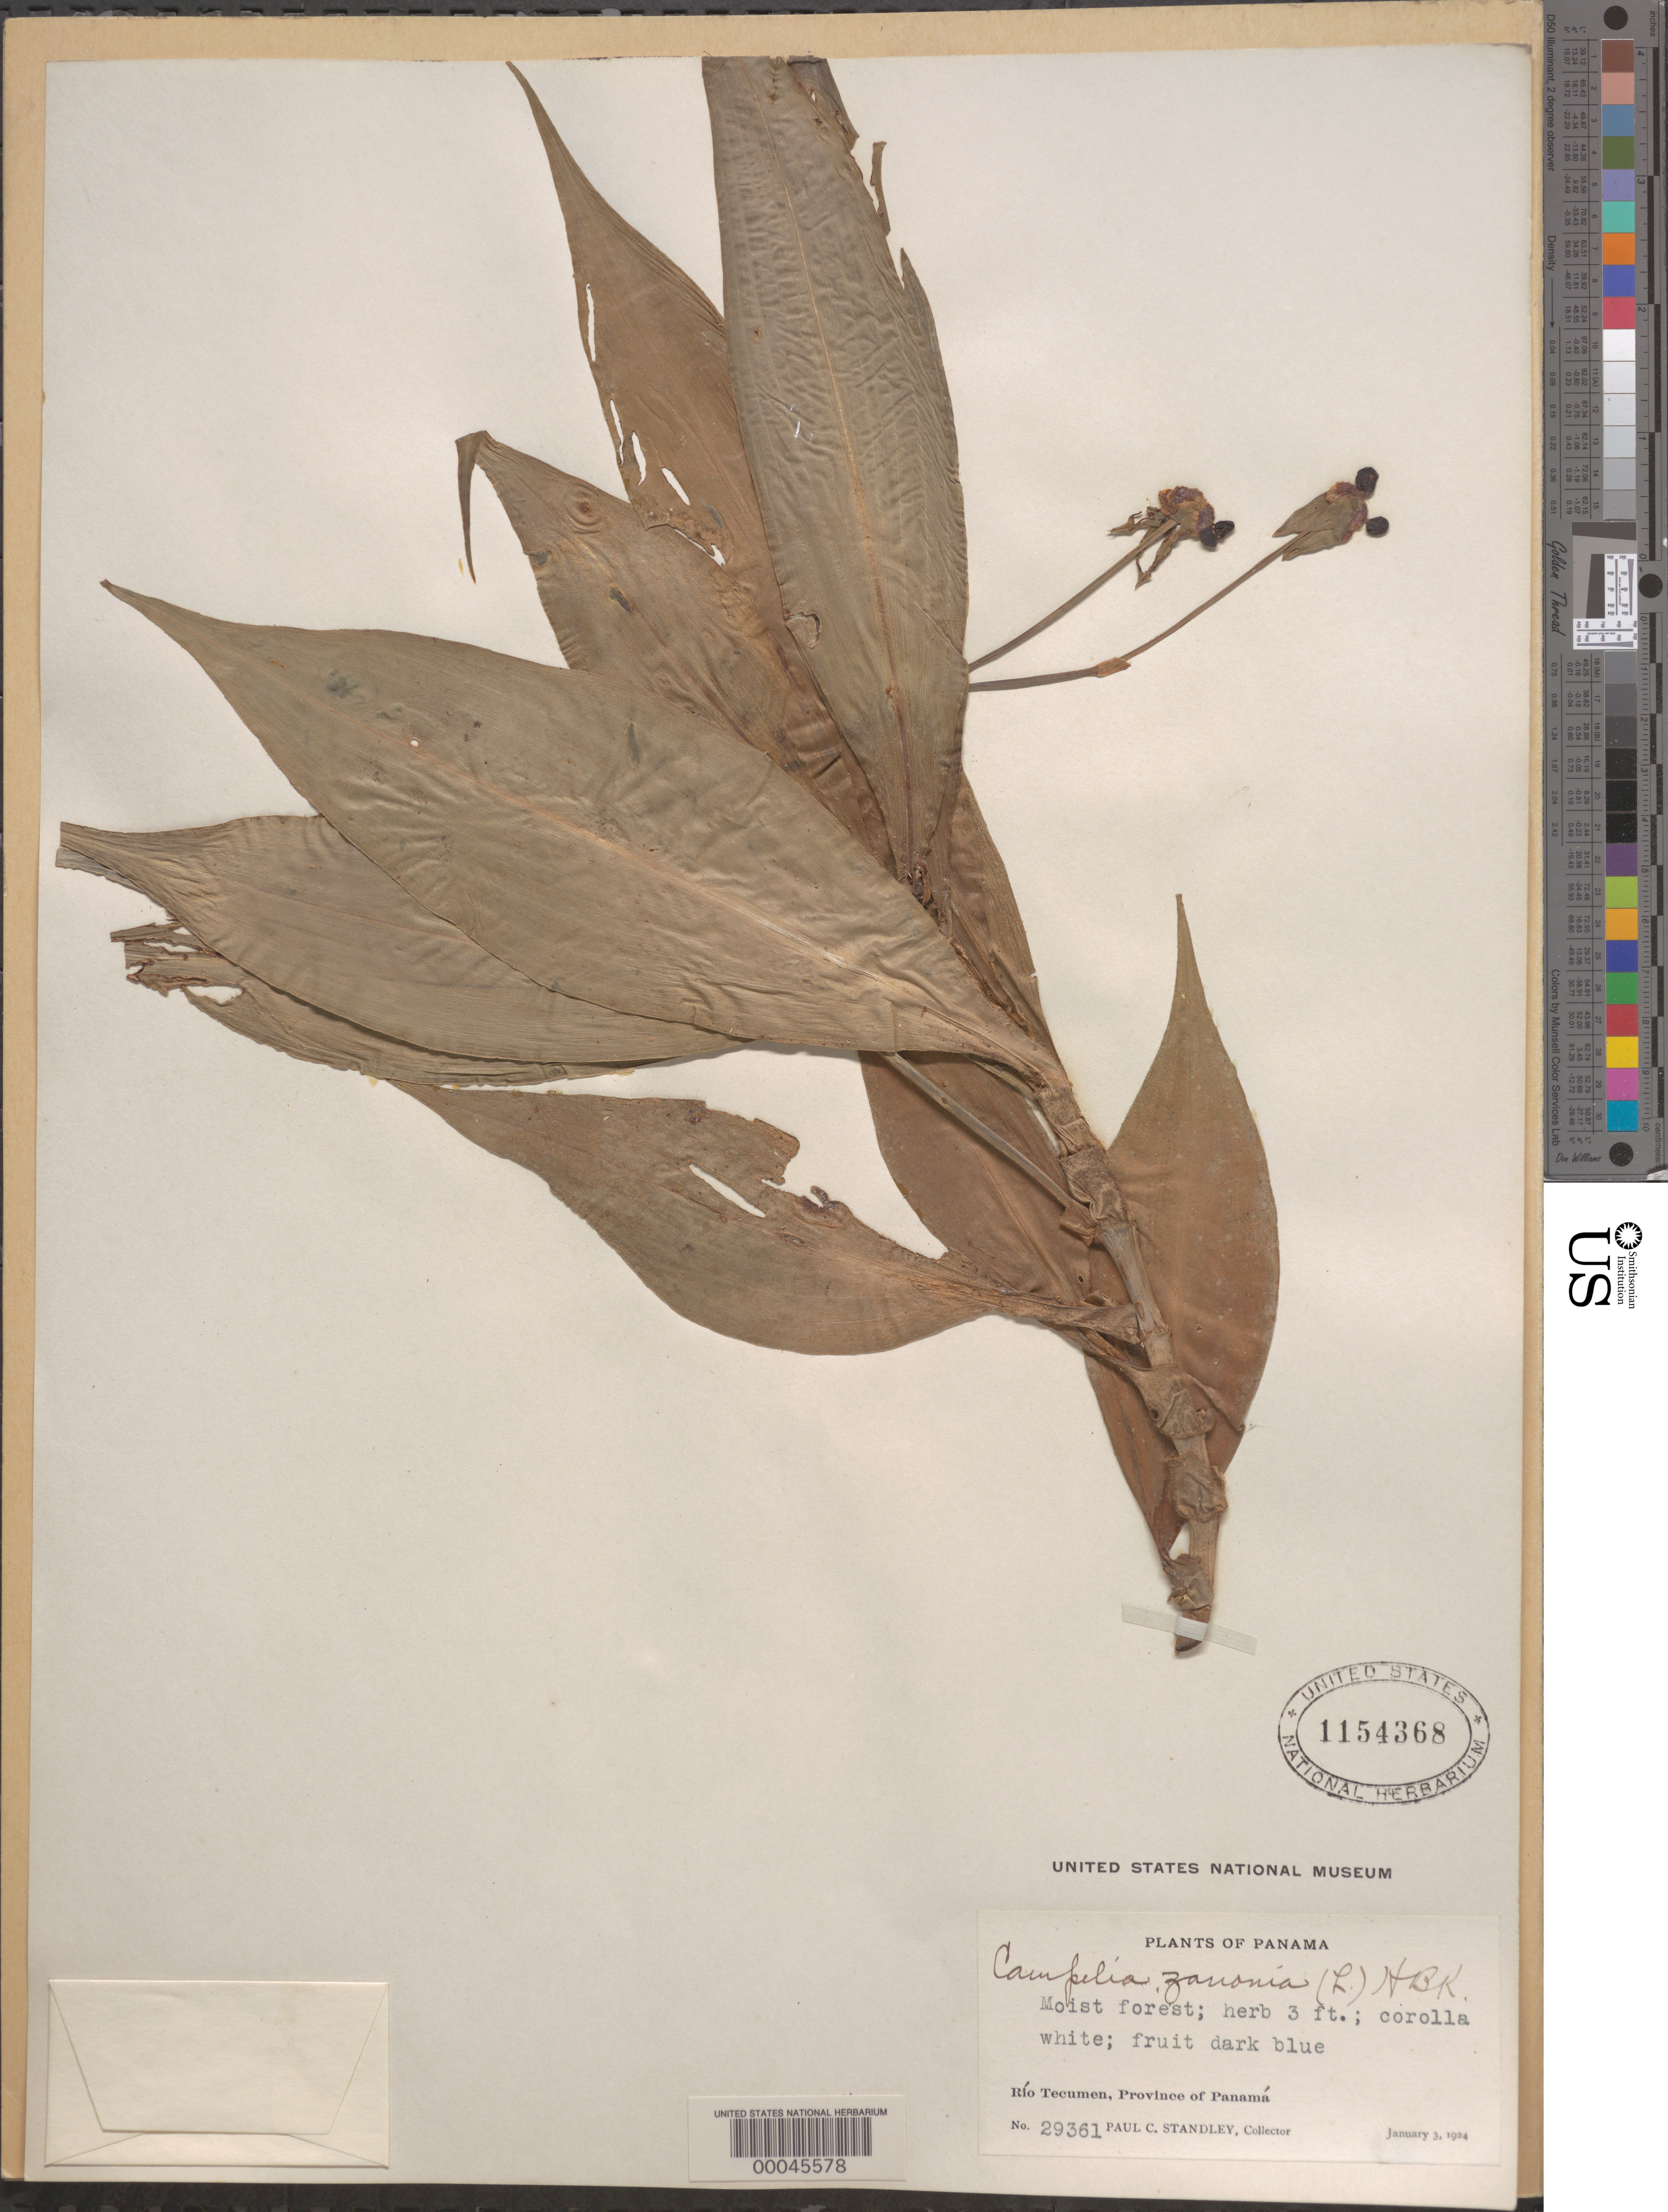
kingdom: Plantae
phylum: Tracheophyta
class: Liliopsida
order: Commelinales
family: Commelinaceae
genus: Tradescantia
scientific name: Tradescantia zanonia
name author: (L.) Sw.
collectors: P. C. Standley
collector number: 29361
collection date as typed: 03 Jan 1924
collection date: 1924-01-03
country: Panama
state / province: Panamá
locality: Rio Tecumen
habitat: Moist forest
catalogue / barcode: US 1154368